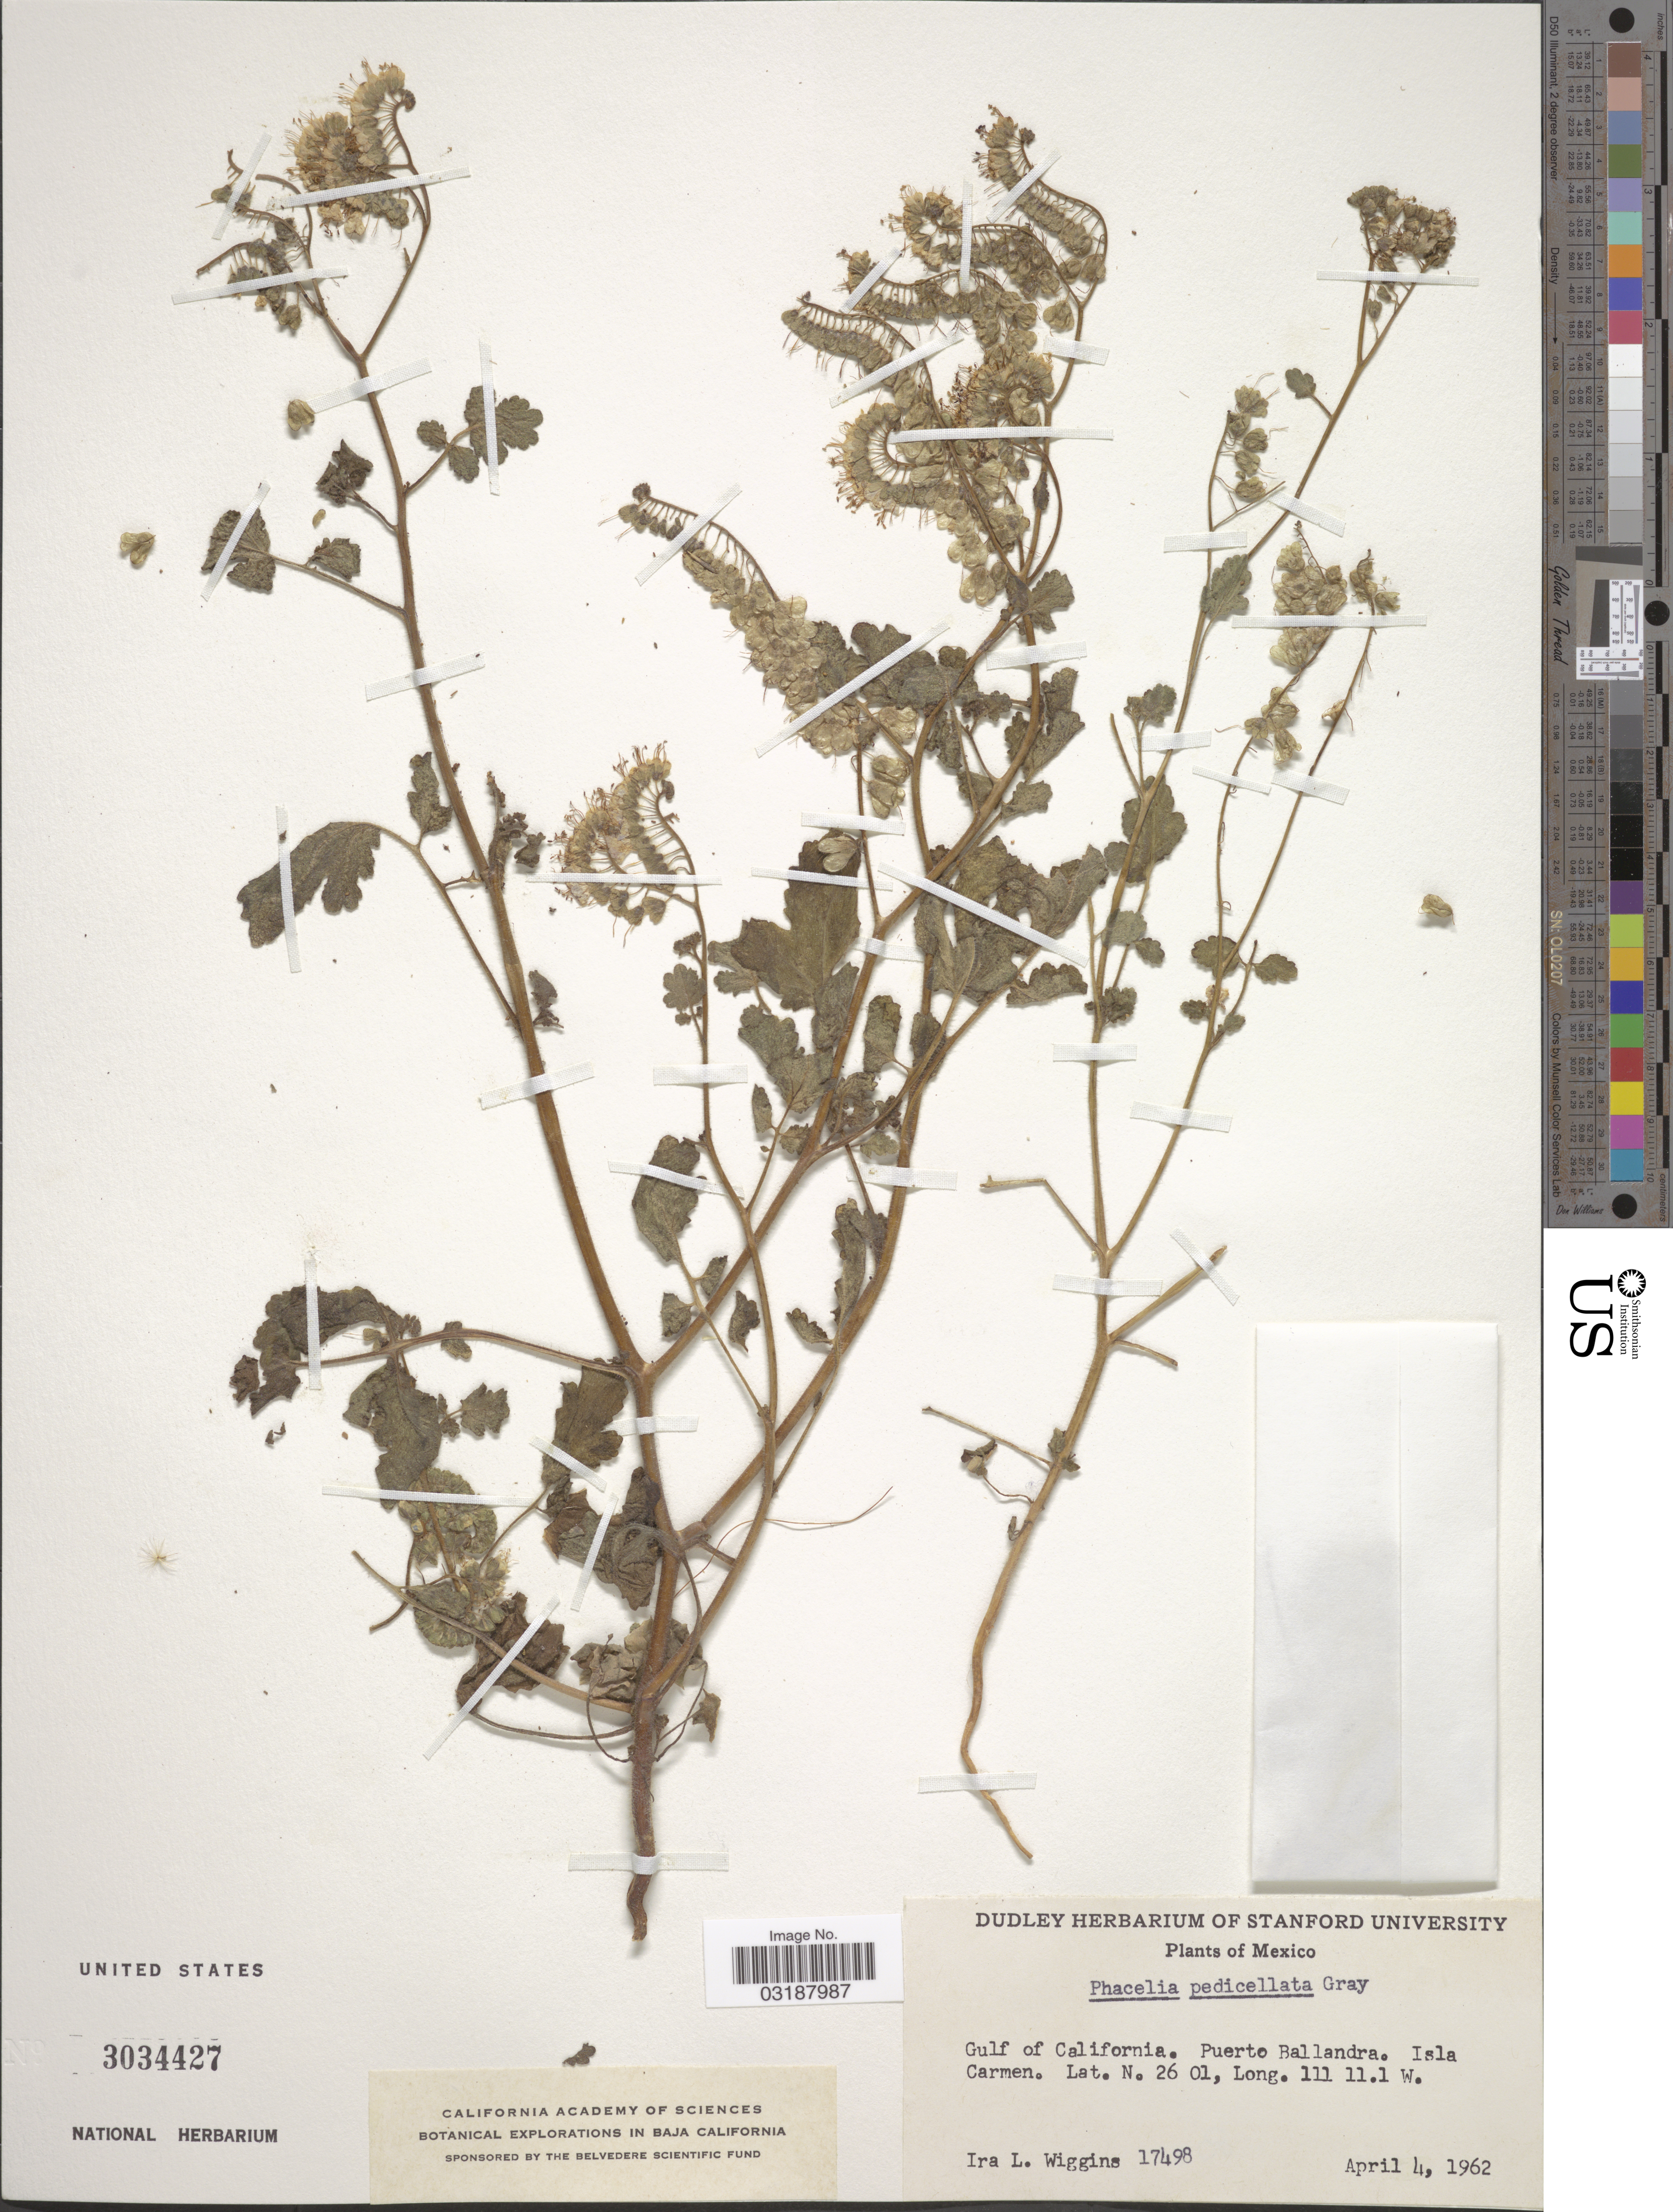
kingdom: Plantae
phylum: Tracheophyta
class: Magnoliopsida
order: Boraginales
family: Hydrophyllaceae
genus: Phacelia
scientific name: Phacelia pedicellata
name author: A. Gray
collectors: I. L. Wiggins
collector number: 17498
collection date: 1962-04-04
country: Mexico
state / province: Baja California Sur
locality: Gulf of California. Puerto Ballandra. Isla Carmen.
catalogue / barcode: US 3034427